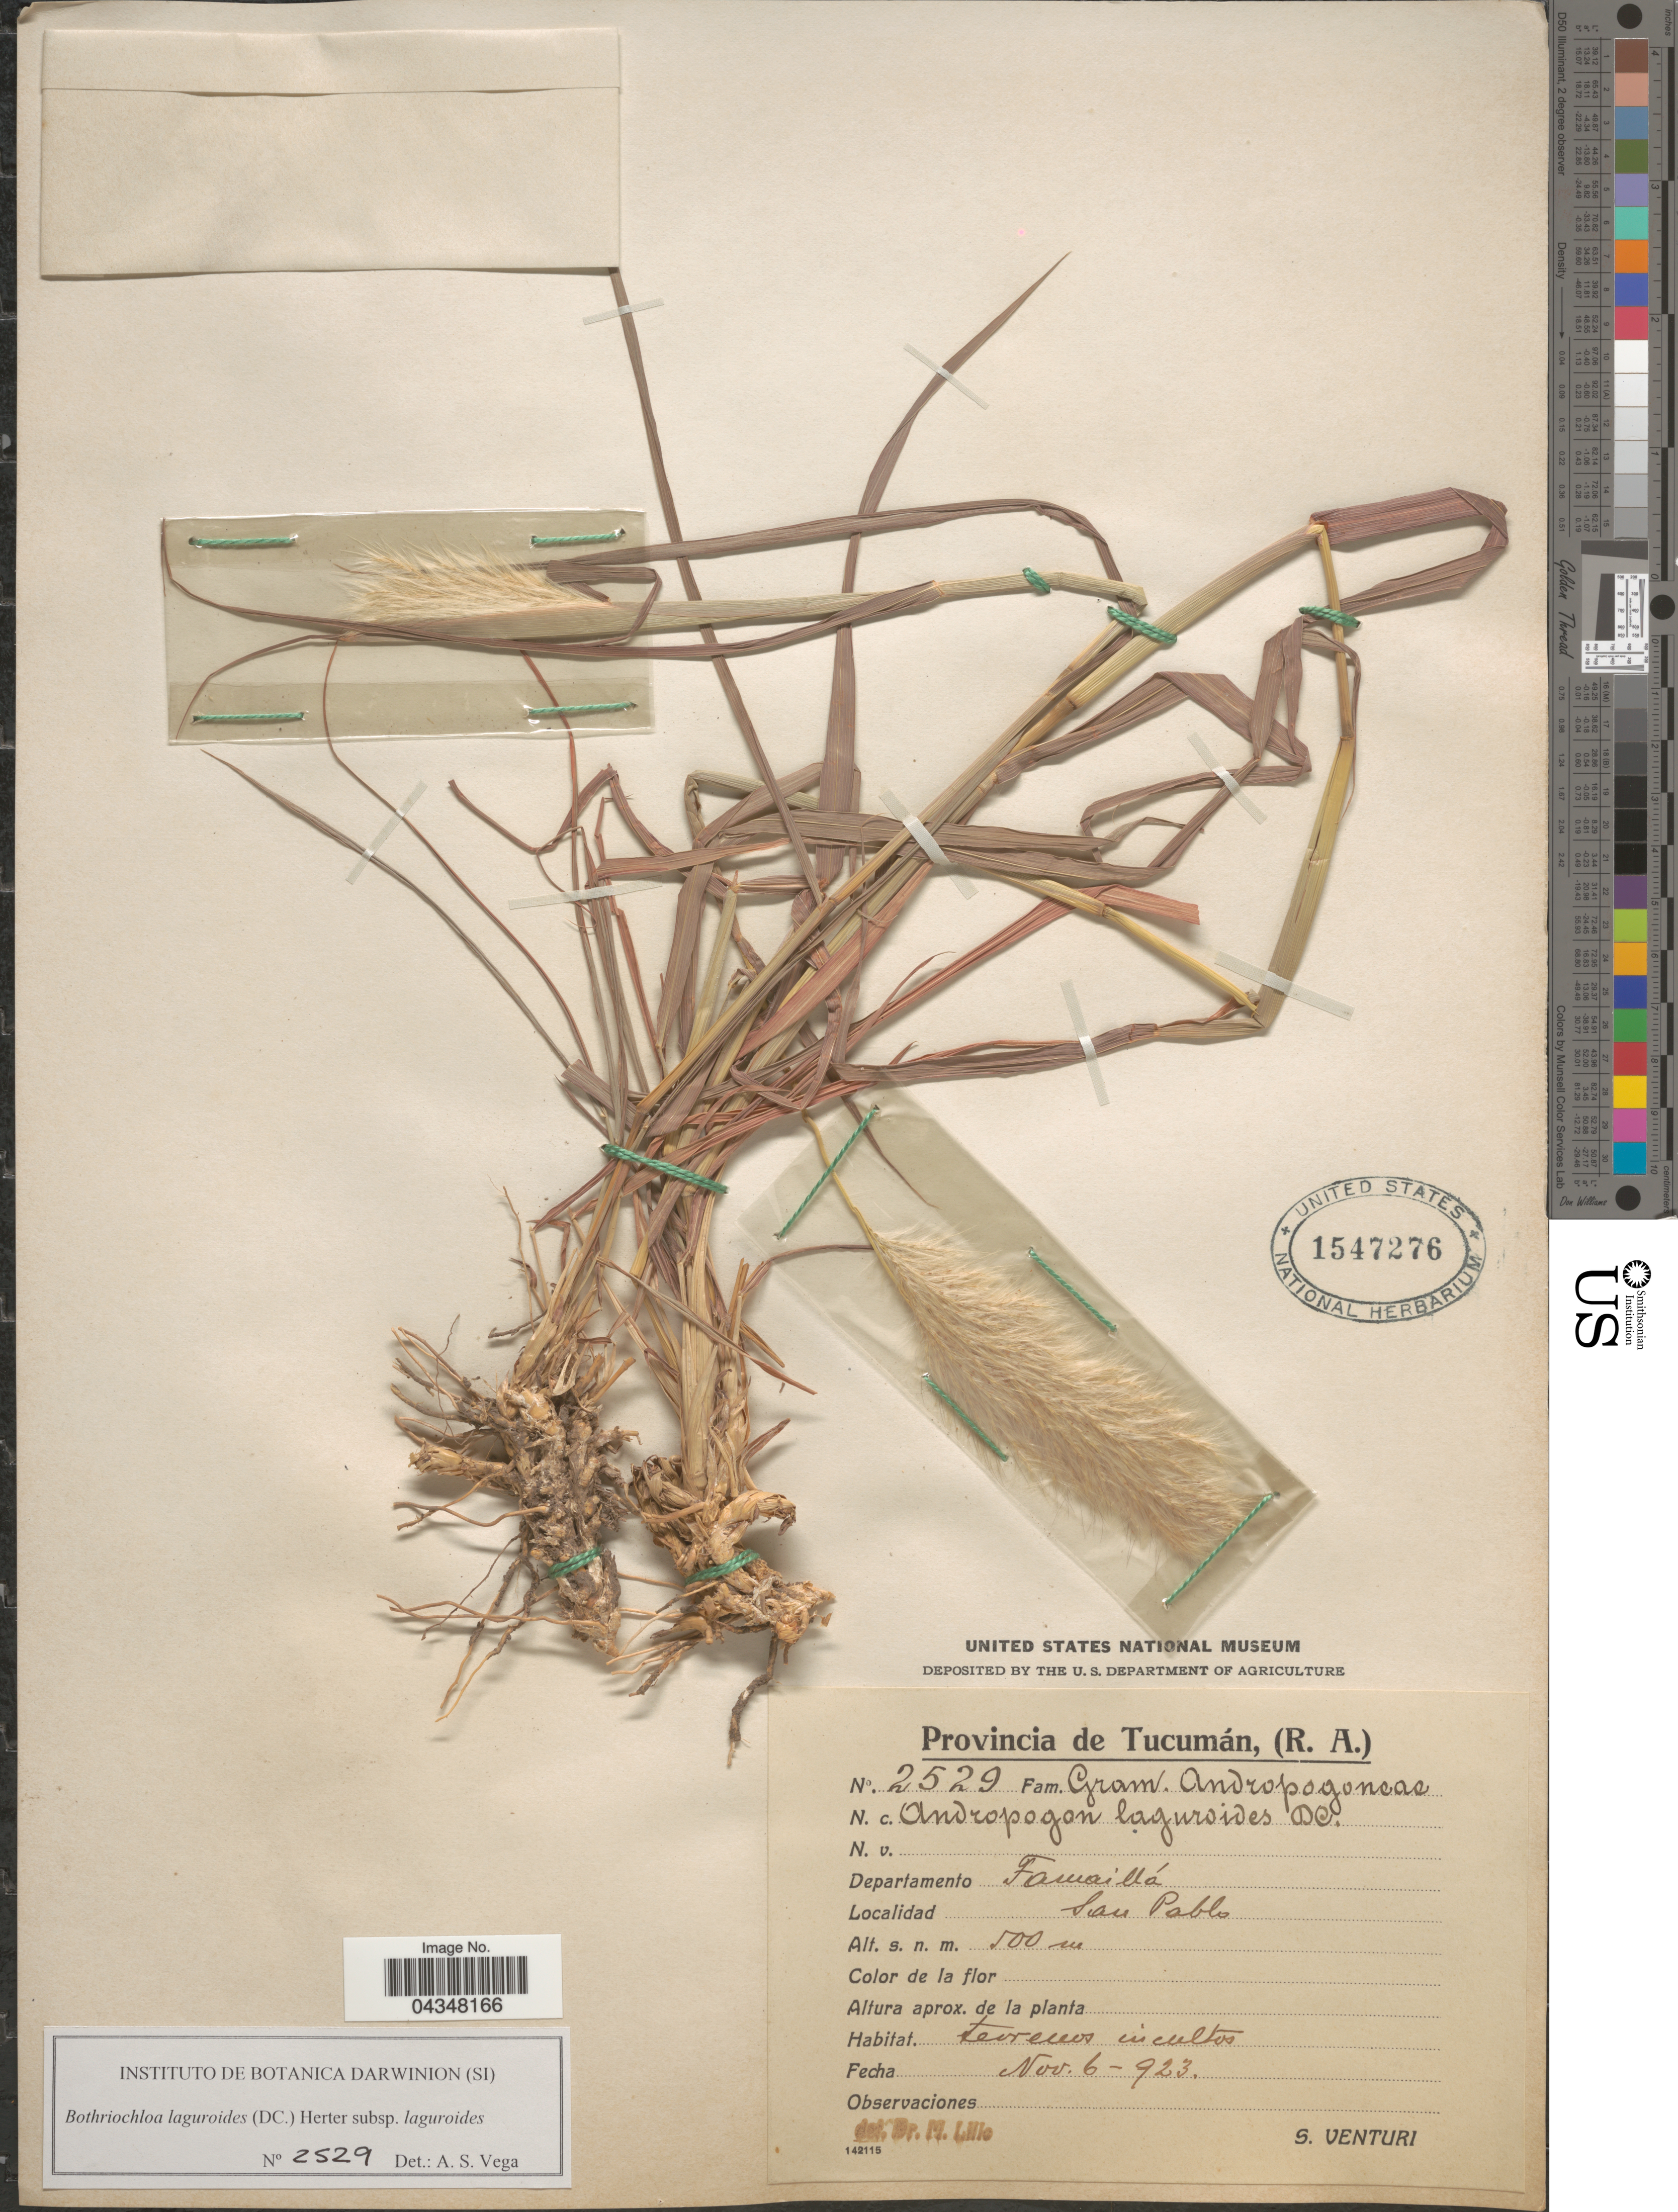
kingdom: Plantae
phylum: Tracheophyta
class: Liliopsida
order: Poales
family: Poaceae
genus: Bothriochloa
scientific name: Bothriochloa laguroides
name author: (DC.) Herter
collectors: S. Venturi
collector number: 2529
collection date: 1923-11-06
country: Argentina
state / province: Tucuman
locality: Departamento Famaillá. San Pablo.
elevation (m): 500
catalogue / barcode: US 1547276